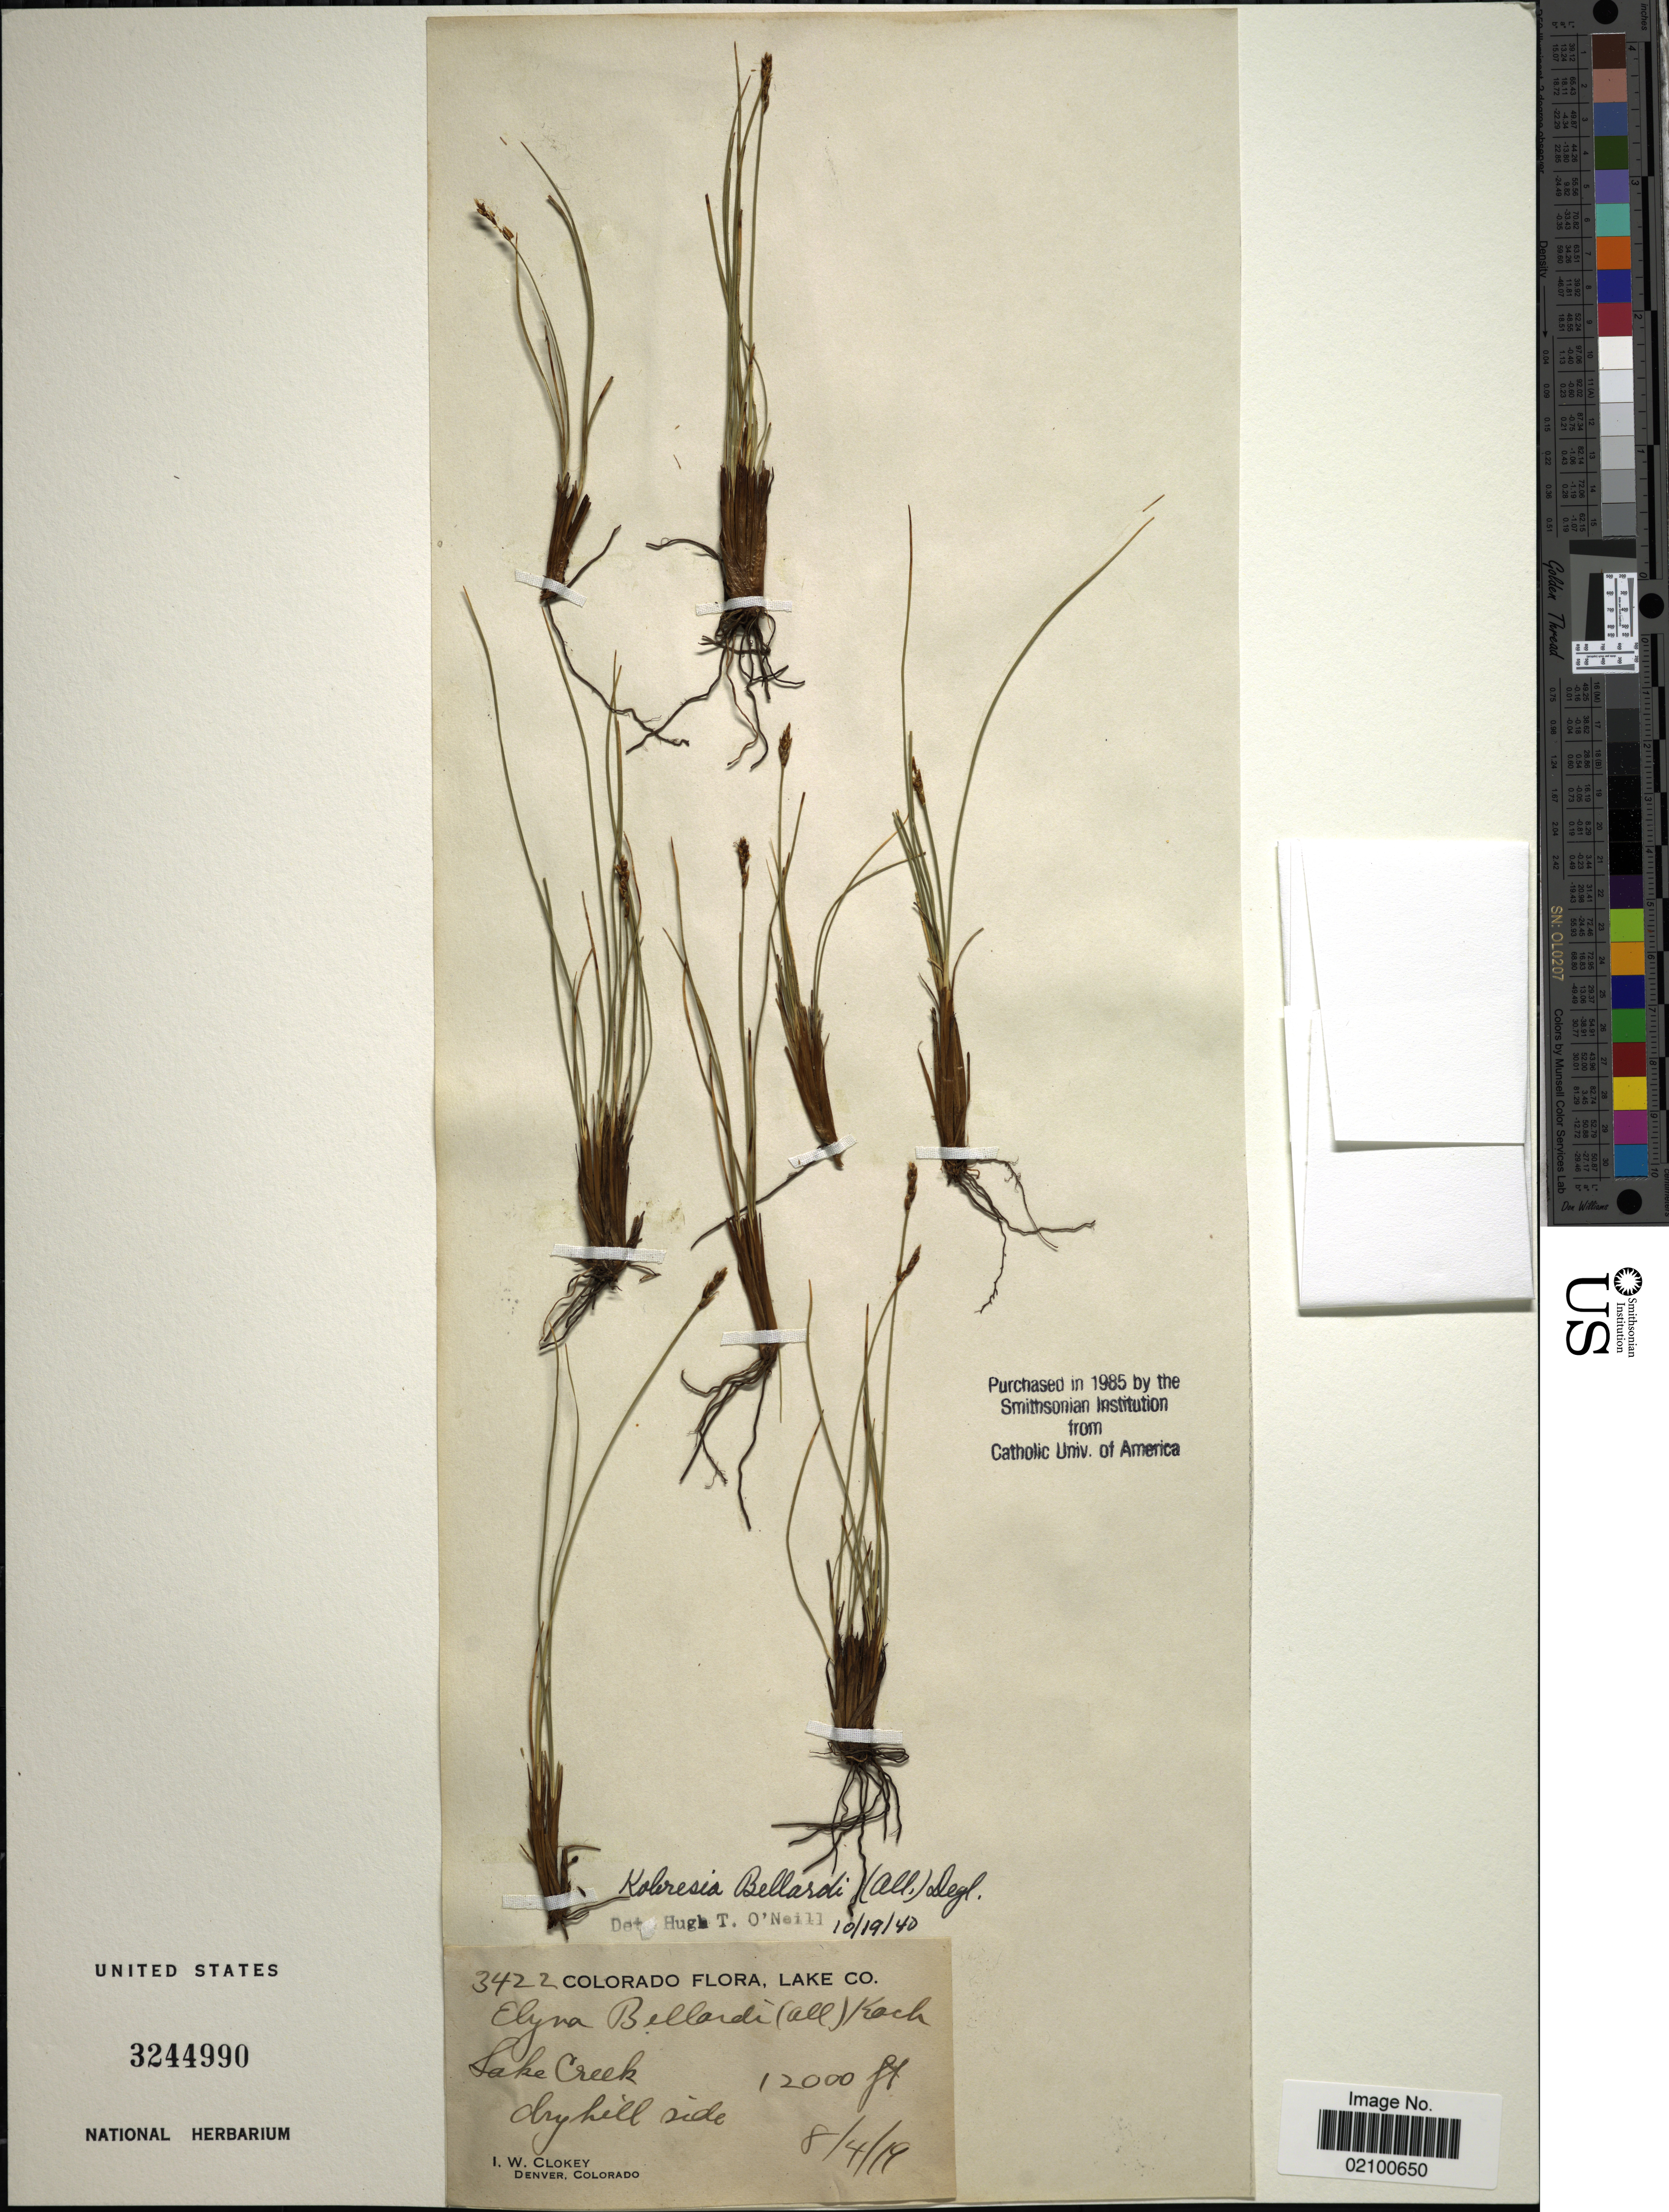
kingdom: Plantae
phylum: Tracheophyta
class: Liliopsida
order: Poales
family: Cyperaceae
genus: Carex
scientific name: Carex myosuroides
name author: Vill.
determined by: Strong, M. T., (US), Smithsonian Institution - National Museum of Natural History (UNITED STATES)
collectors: I. W. Clokey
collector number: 3422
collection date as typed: Transcribed d/m/y: 4/8/19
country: United States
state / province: Colorado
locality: Lake Co, Lake Creek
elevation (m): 3658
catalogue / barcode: US 3244990